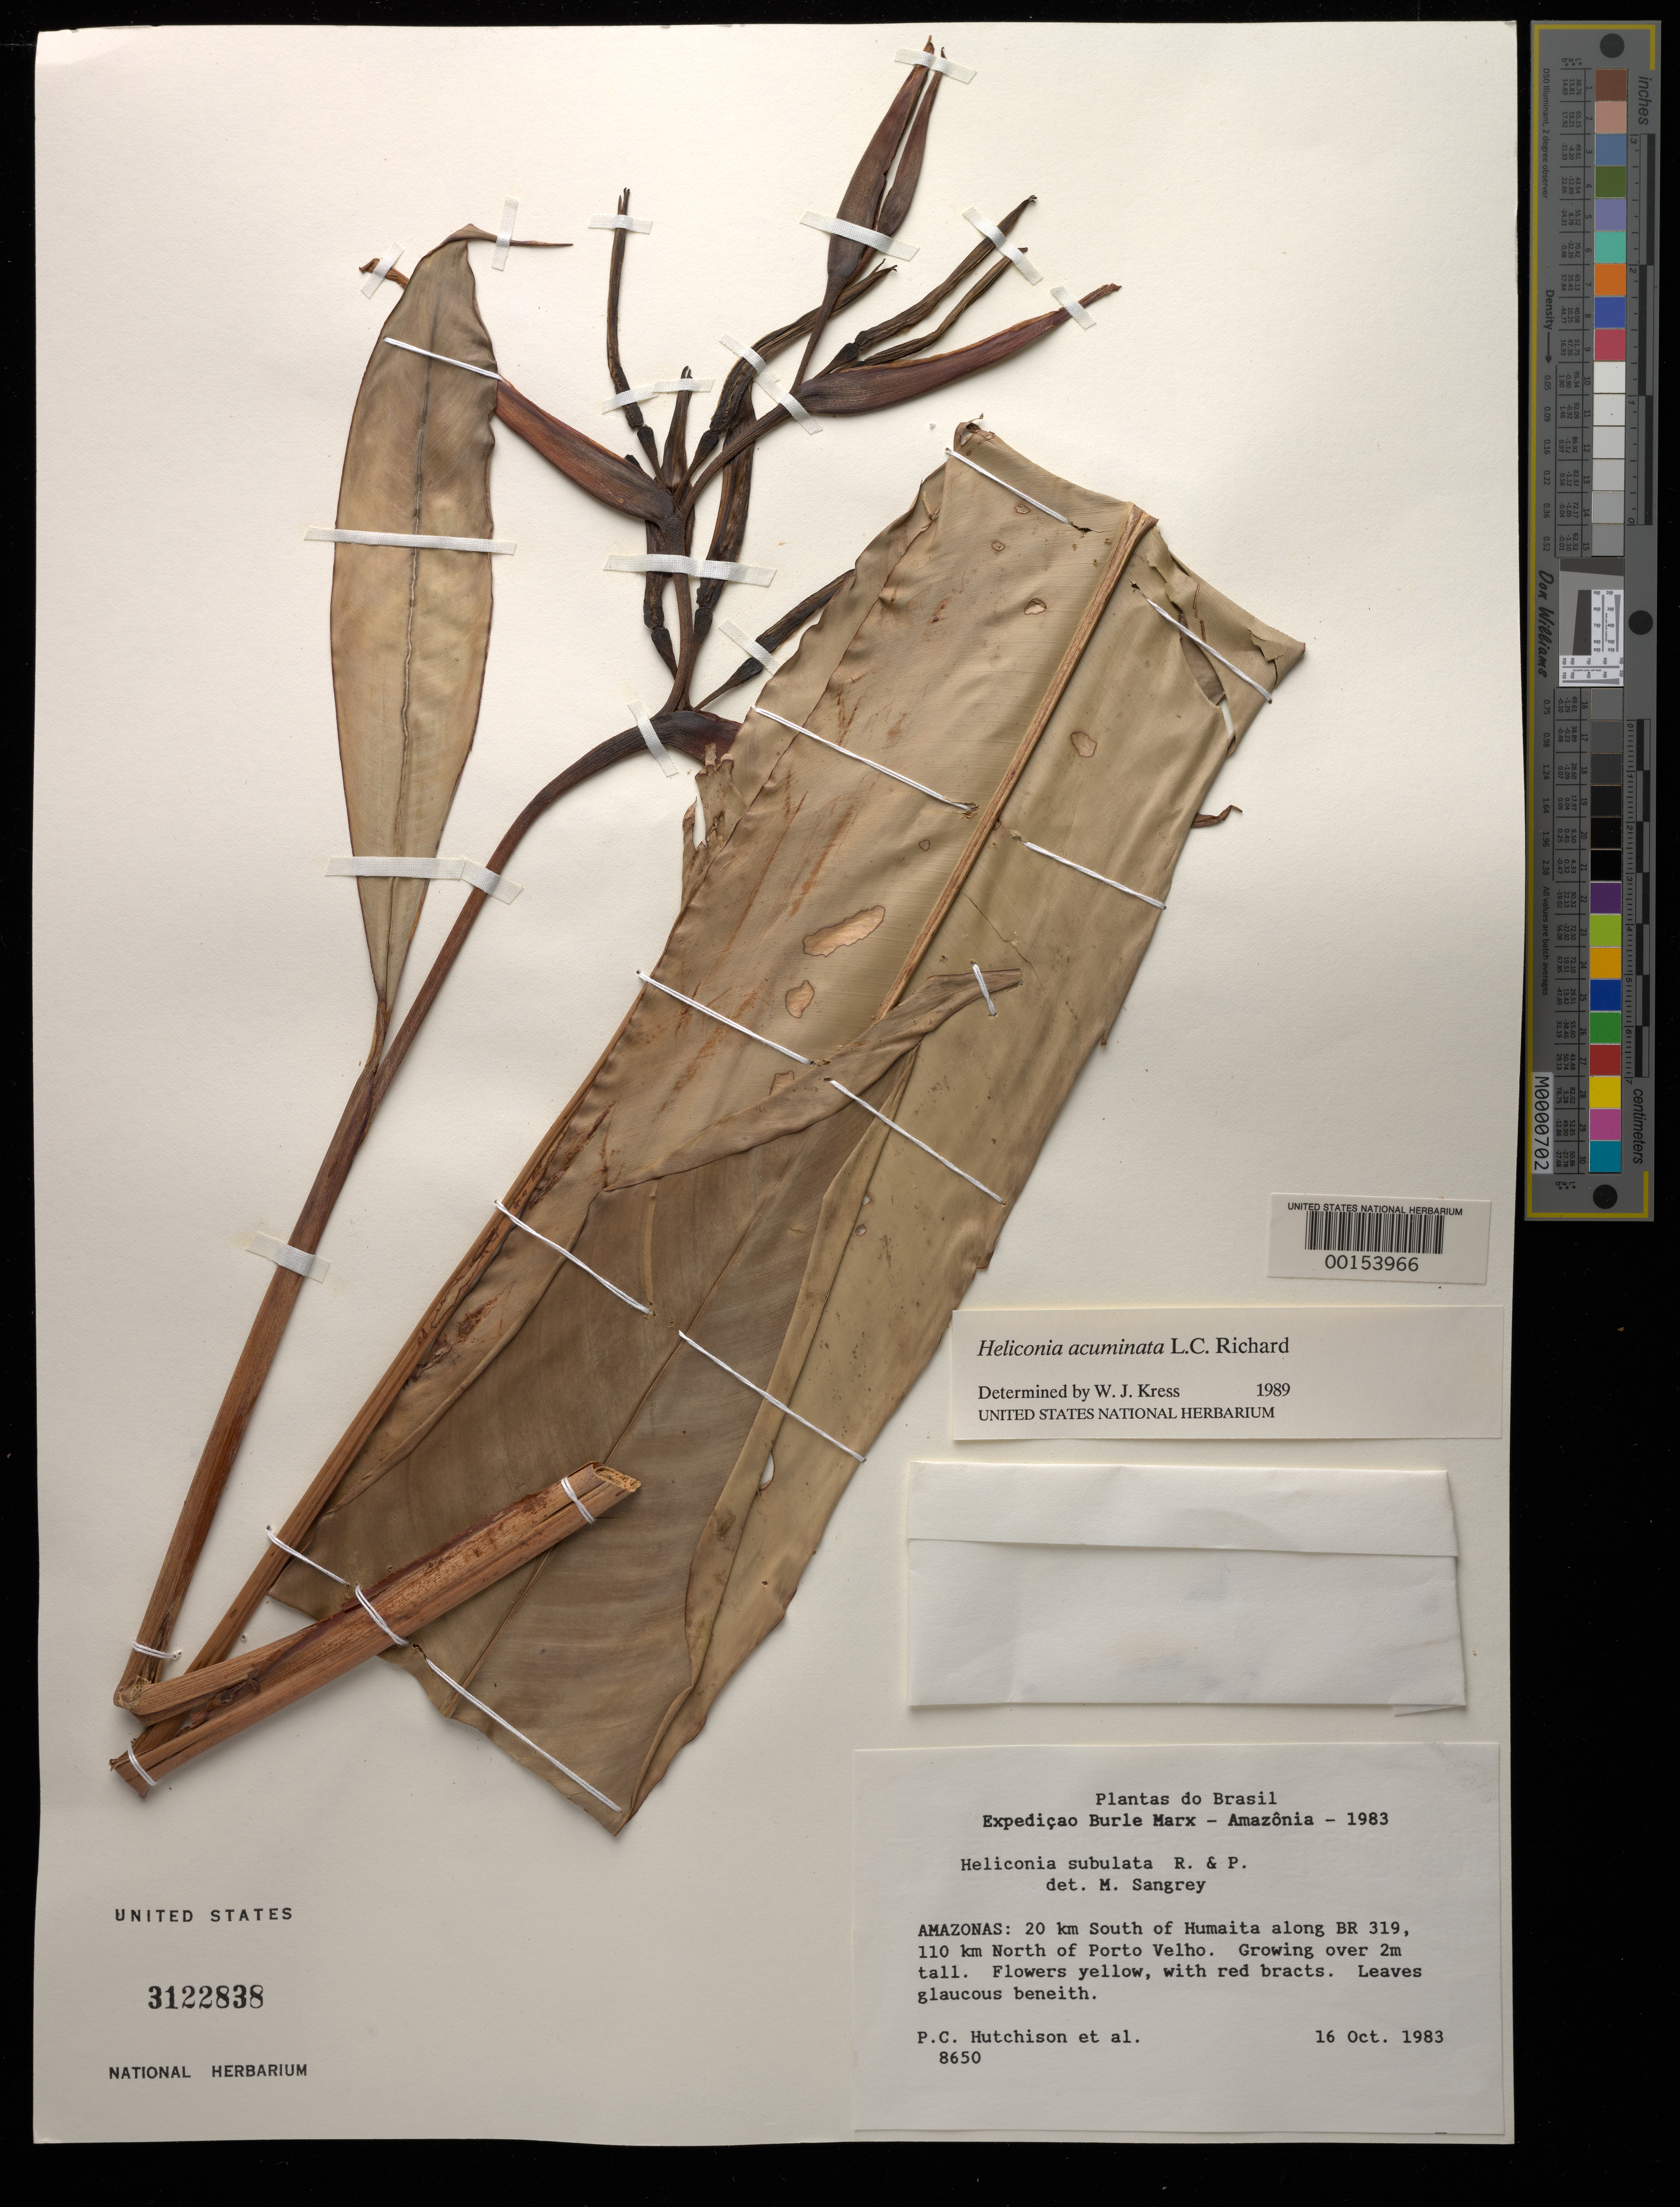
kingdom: Plantae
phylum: Tracheophyta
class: Liliopsida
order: Zingiberales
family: Heliconiaceae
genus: Heliconia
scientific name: Heliconia acuminata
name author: A. Rich.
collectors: P. C. Hutchison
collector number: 8650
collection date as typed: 16 Oct 1983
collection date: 1983-10-16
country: Brazil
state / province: Amazonas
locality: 20 km S of Humaita along BR 319, 110 km N of Porto Velho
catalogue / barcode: US 3122838